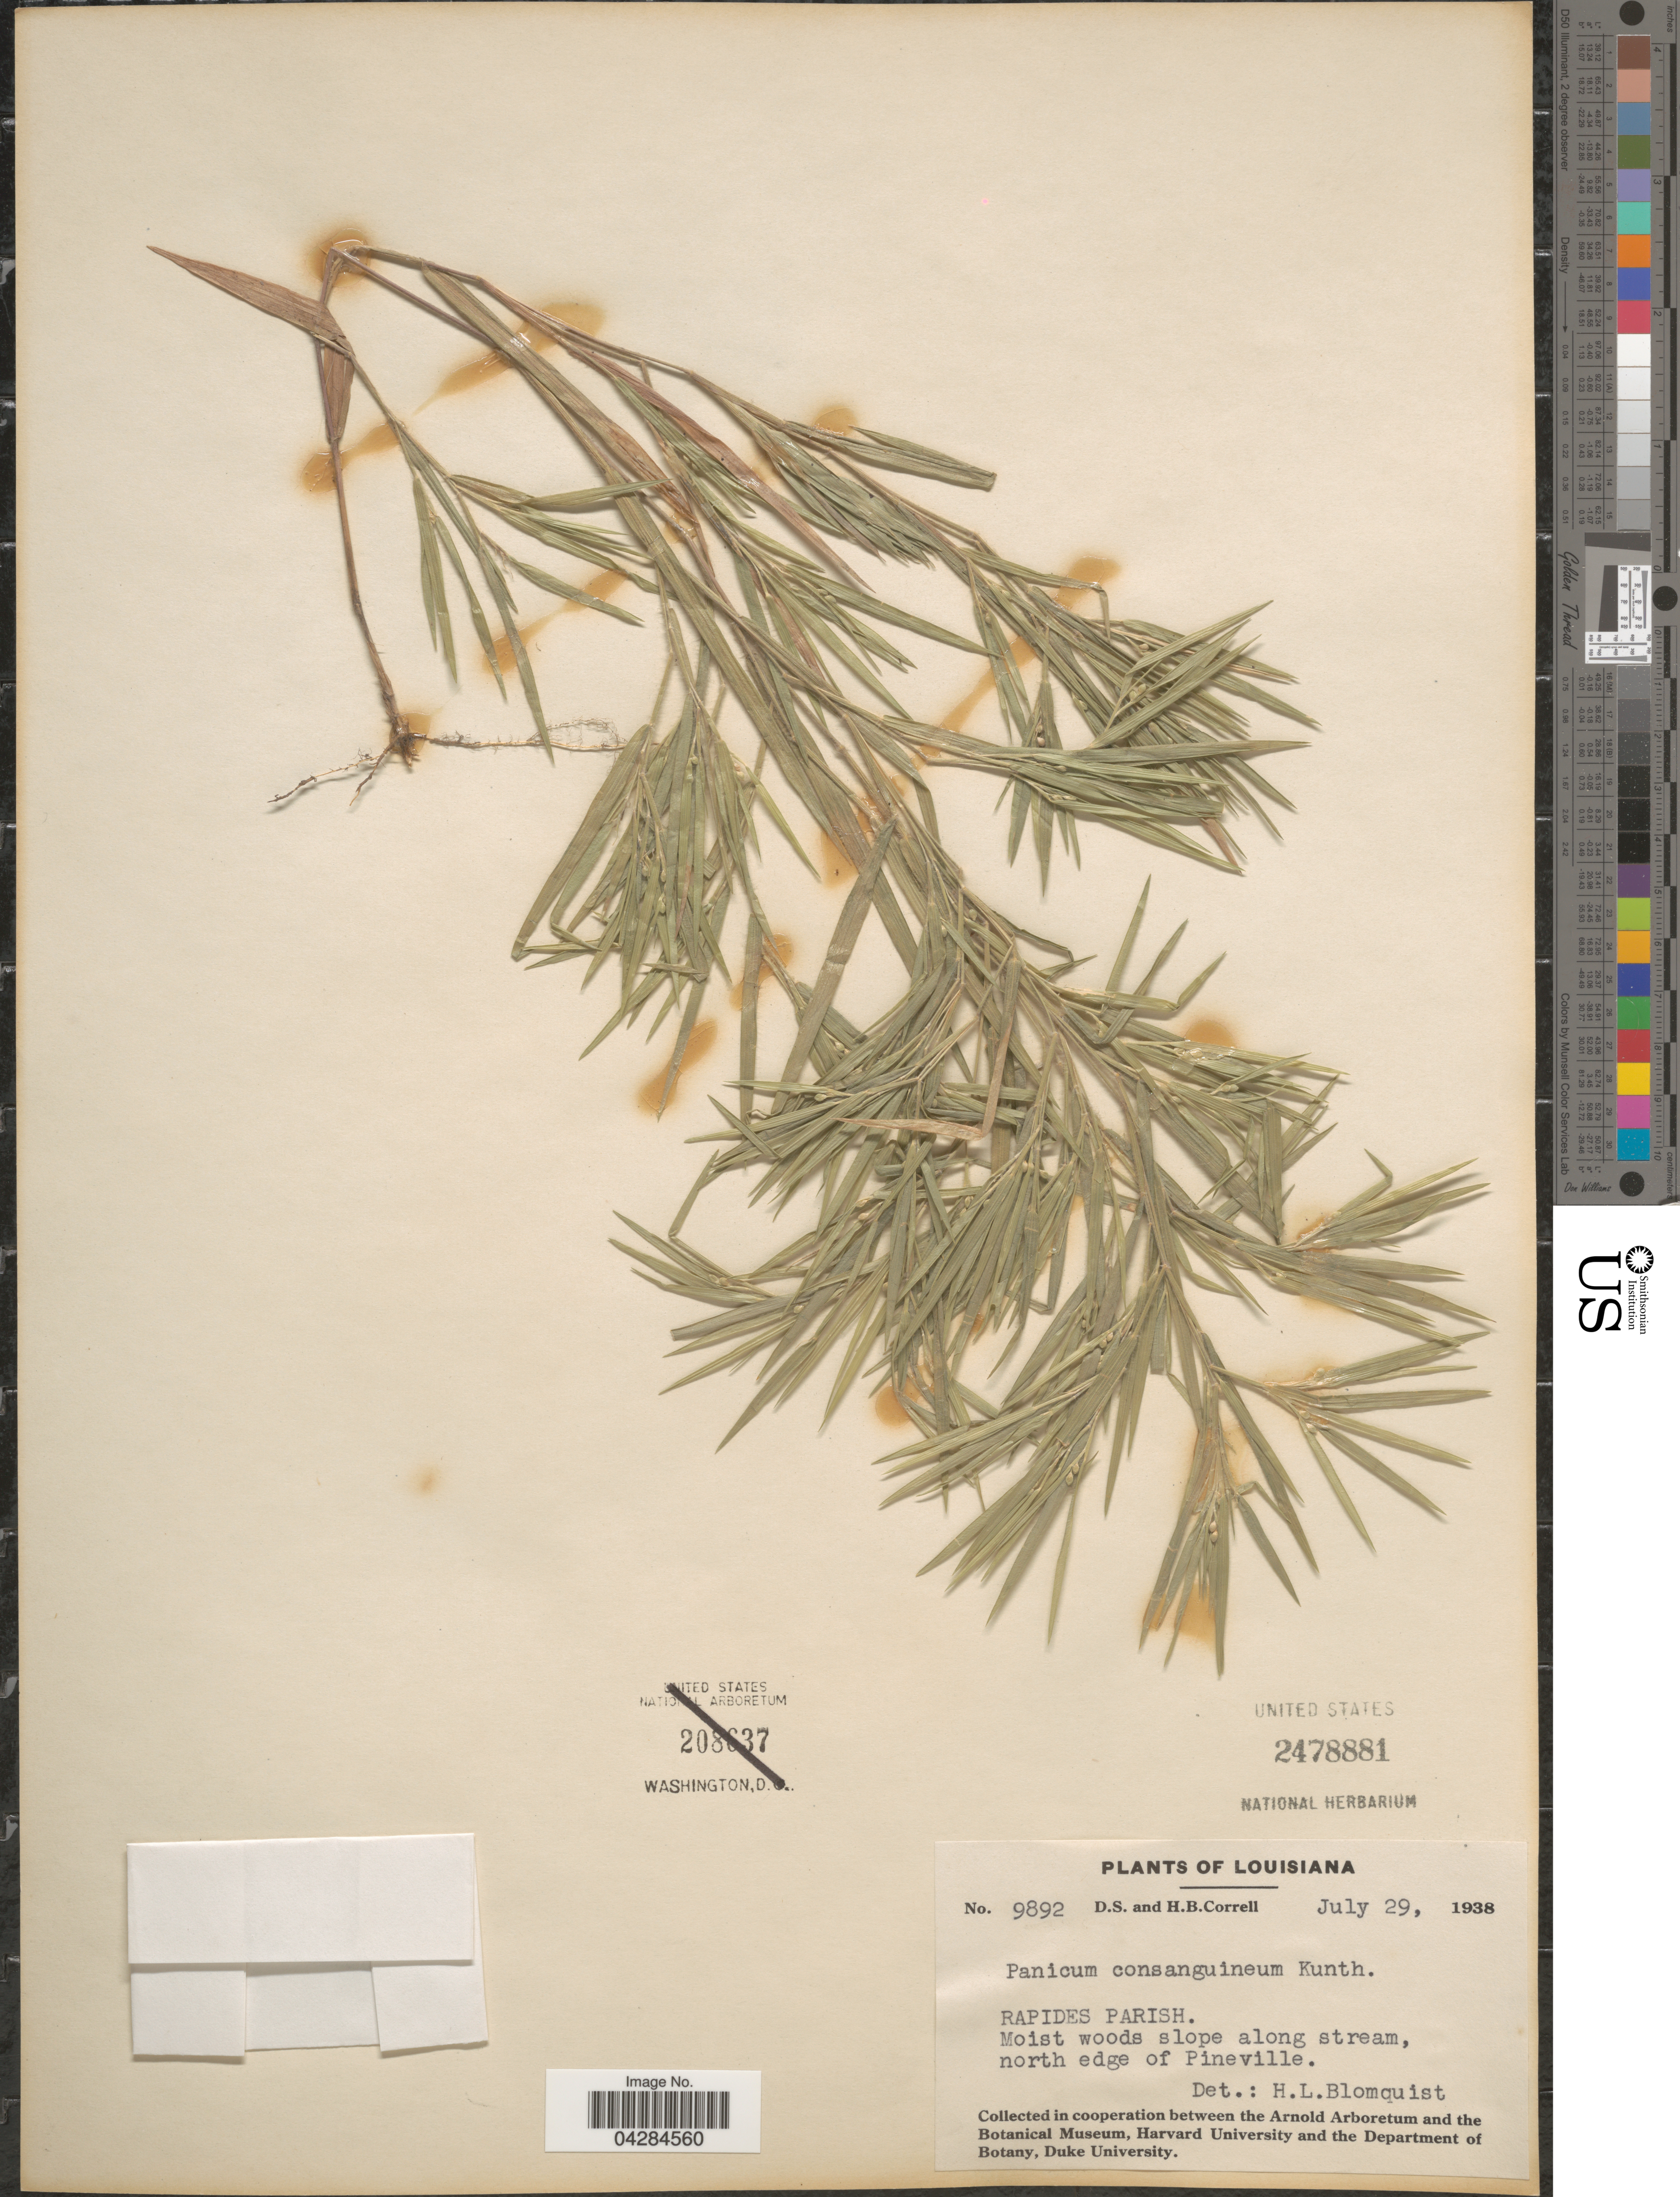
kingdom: Plantae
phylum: Tracheophyta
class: Liliopsida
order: Poales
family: Poaceae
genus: Dichanthelium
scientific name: Dichanthelium ovale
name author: (Elliott) Gould & C.A. Clark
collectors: D. S. Correll & H. Correll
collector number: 9892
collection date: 1938-07-29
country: United States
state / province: Louisiana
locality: Rapides Parish. Moist woods slope along stream, north edge of Pineville.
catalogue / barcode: US 2478881